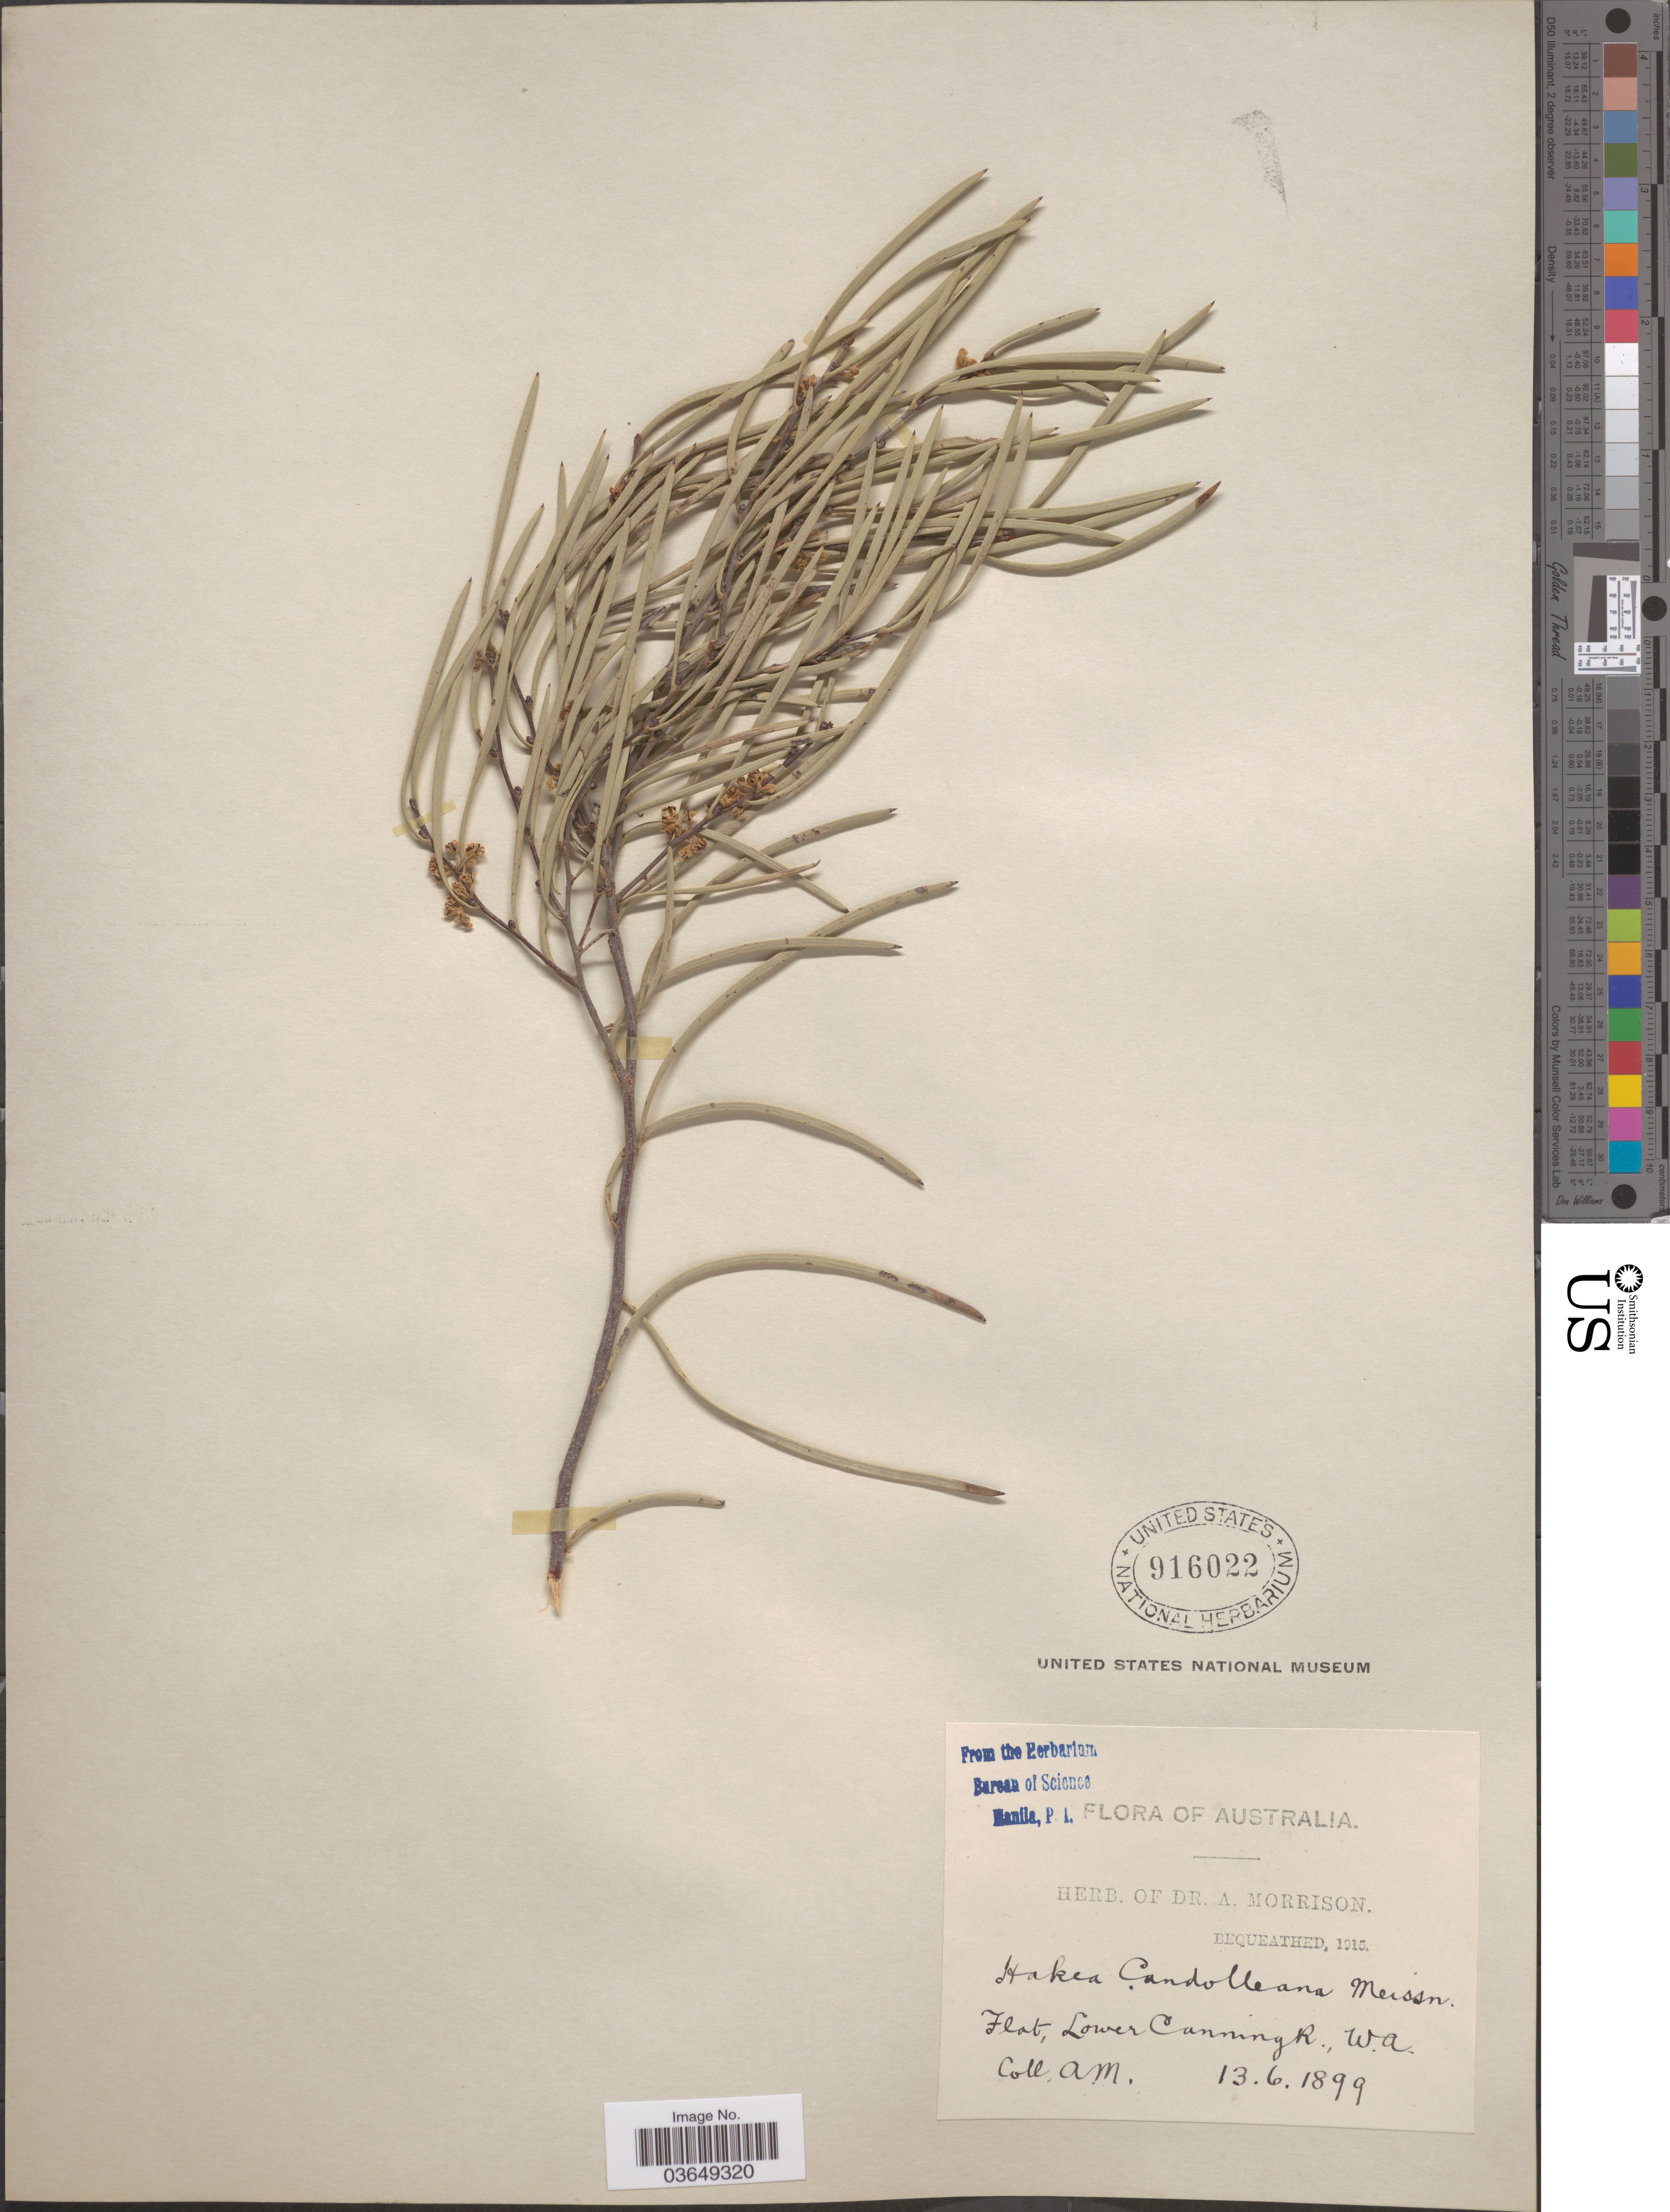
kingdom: Plantae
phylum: Tracheophyta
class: Magnoliopsida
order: Proteales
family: Proteaceae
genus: Hakea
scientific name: Hakea candolleana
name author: Meisn.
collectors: A. Morrison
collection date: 1899-06-13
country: Australia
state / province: Western Australia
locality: Flat, Lower Canning R.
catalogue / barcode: US 916022